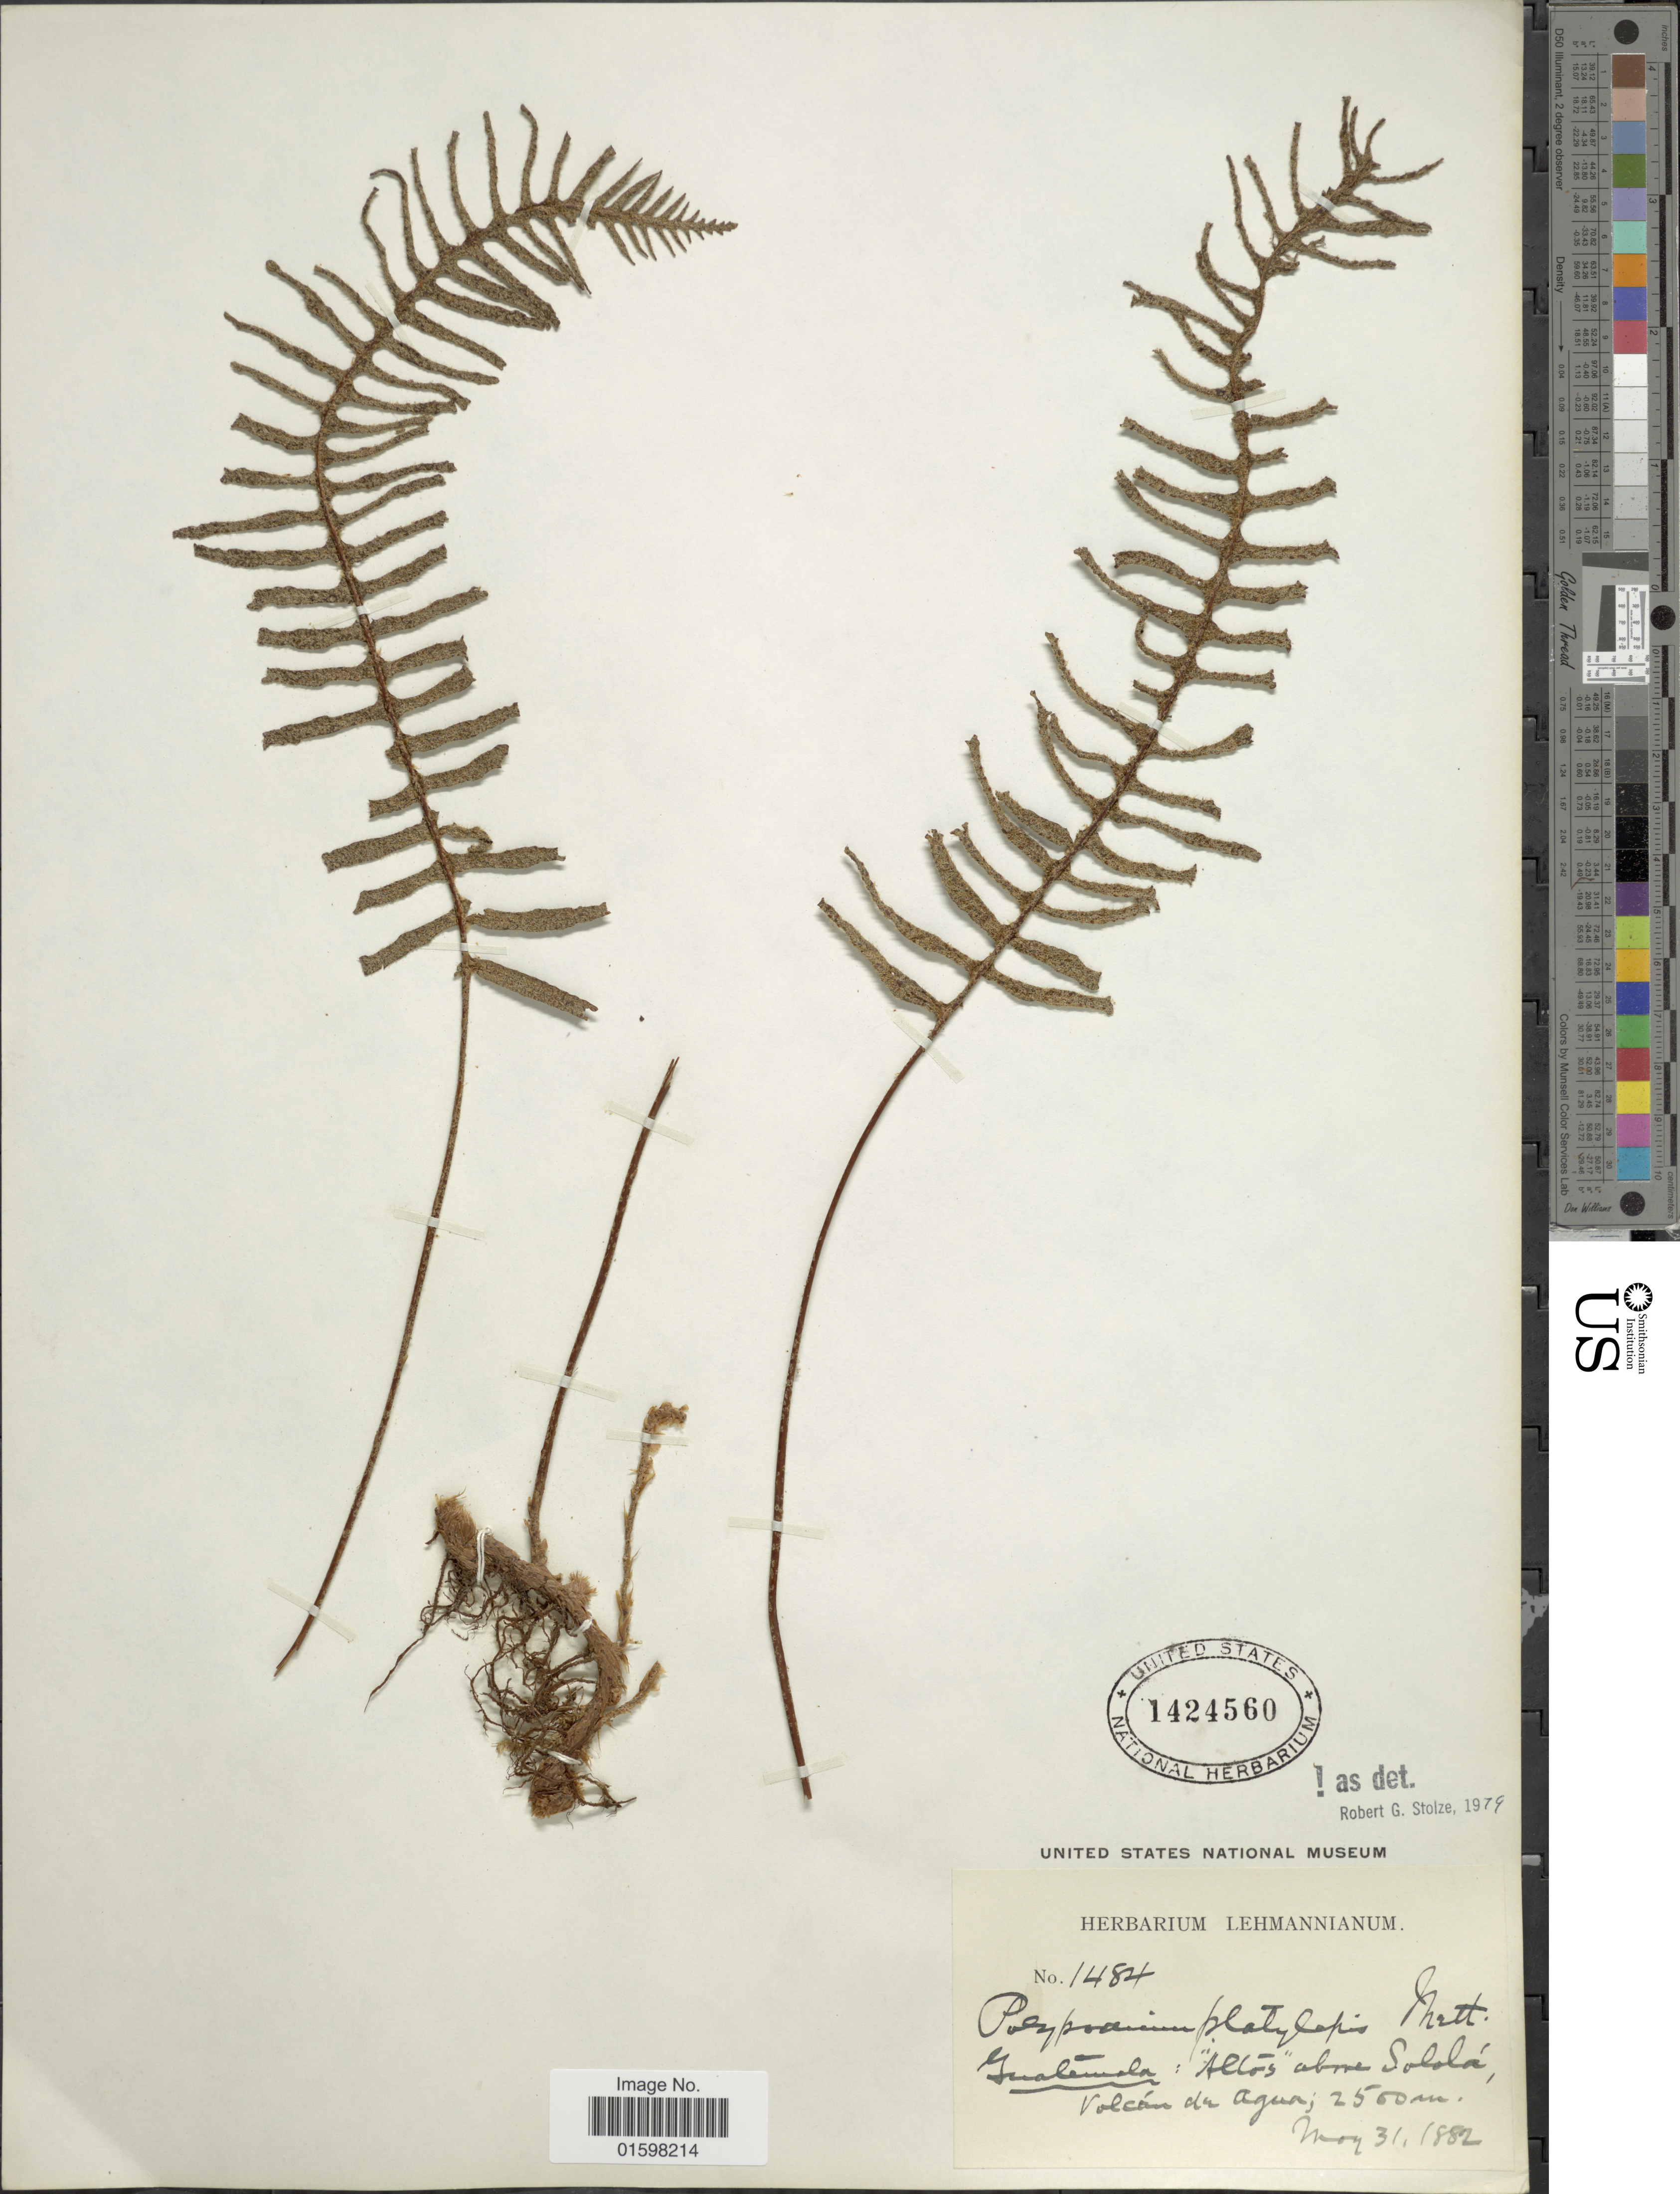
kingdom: Plantae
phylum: Tracheophyta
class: Polypodiopsida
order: Polypodiales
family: Polypodiaceae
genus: Pleopeltis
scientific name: Pleopeltis platylepis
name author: (Mett. ex Kuhn) A.R. Sm. & Tejero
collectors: ex herb. Lehmannianum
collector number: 1484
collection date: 1882-05-31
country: Guatemala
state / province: Sololá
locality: Altos above Solola, Volcan de Agua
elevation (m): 2500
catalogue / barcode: US 1424560